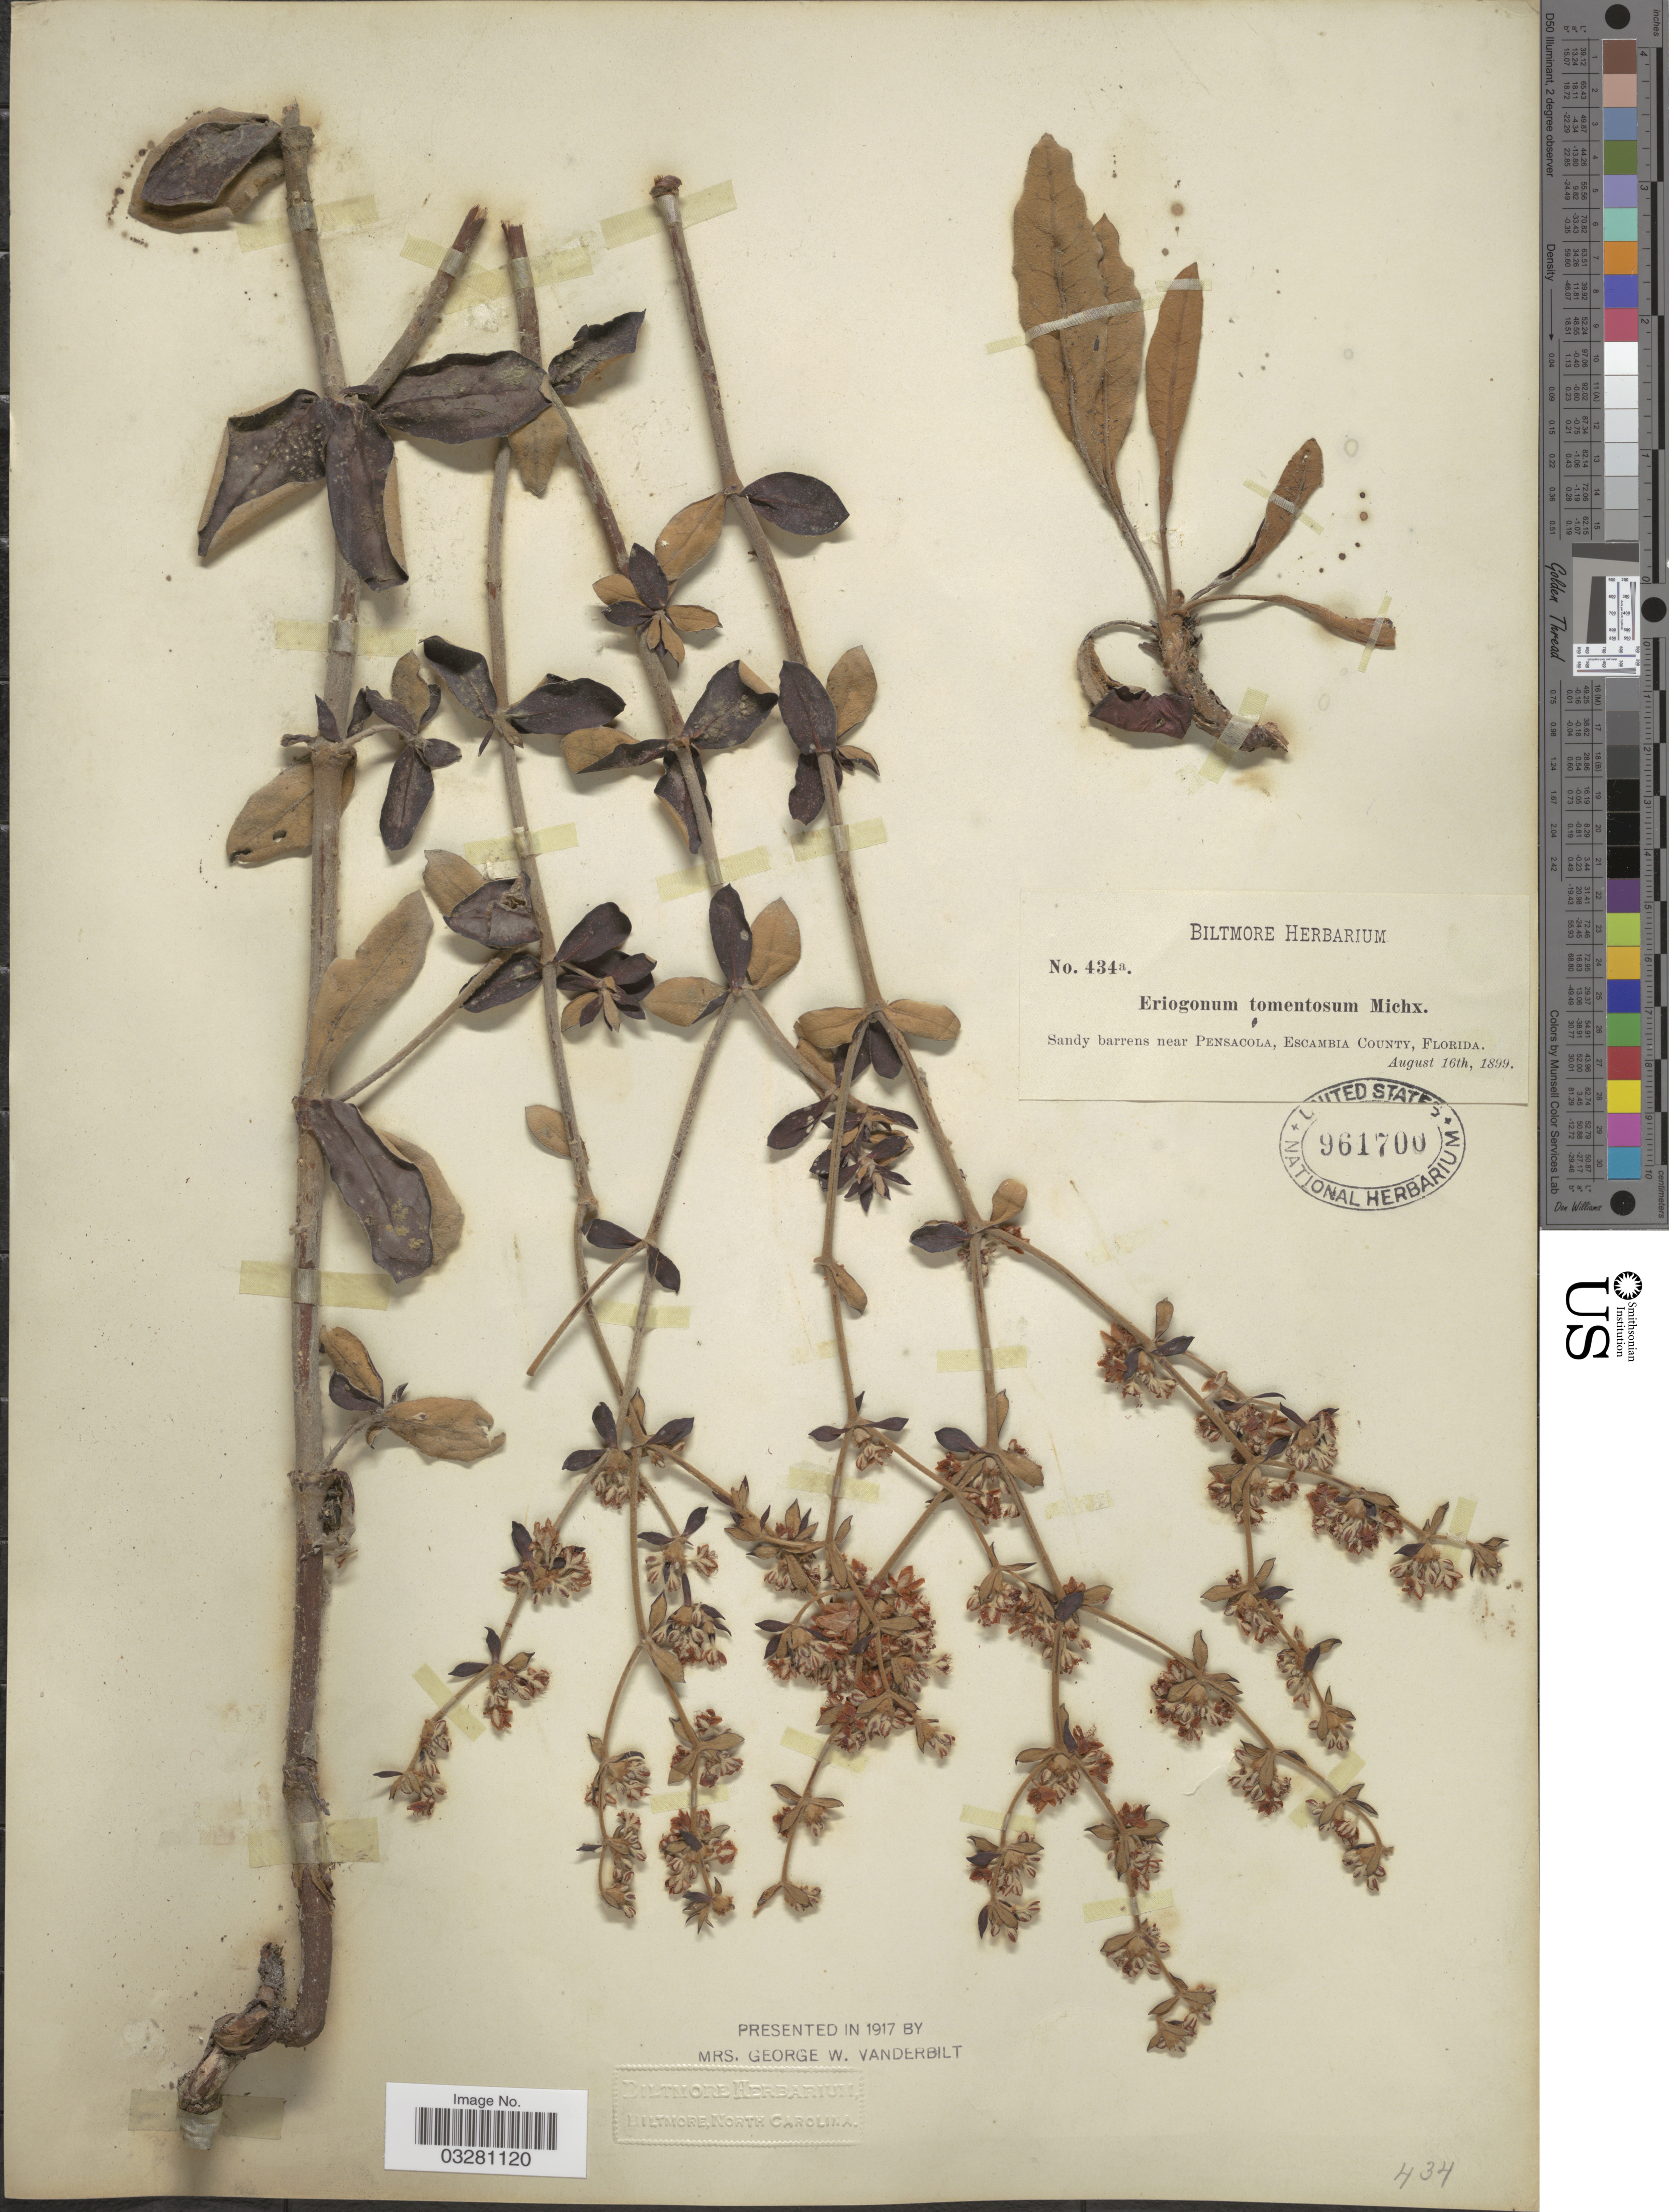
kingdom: Plantae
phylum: Tracheophyta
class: Magnoliopsida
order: Caryophyllales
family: Polygonaceae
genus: Eriogonum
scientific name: Eriogonum tomentosum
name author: Michx.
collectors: ex herb. Biltmore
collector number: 434a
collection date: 1899-08-16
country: United States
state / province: Florida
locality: Near Pensacola, Escambia County.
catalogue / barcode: US 961700